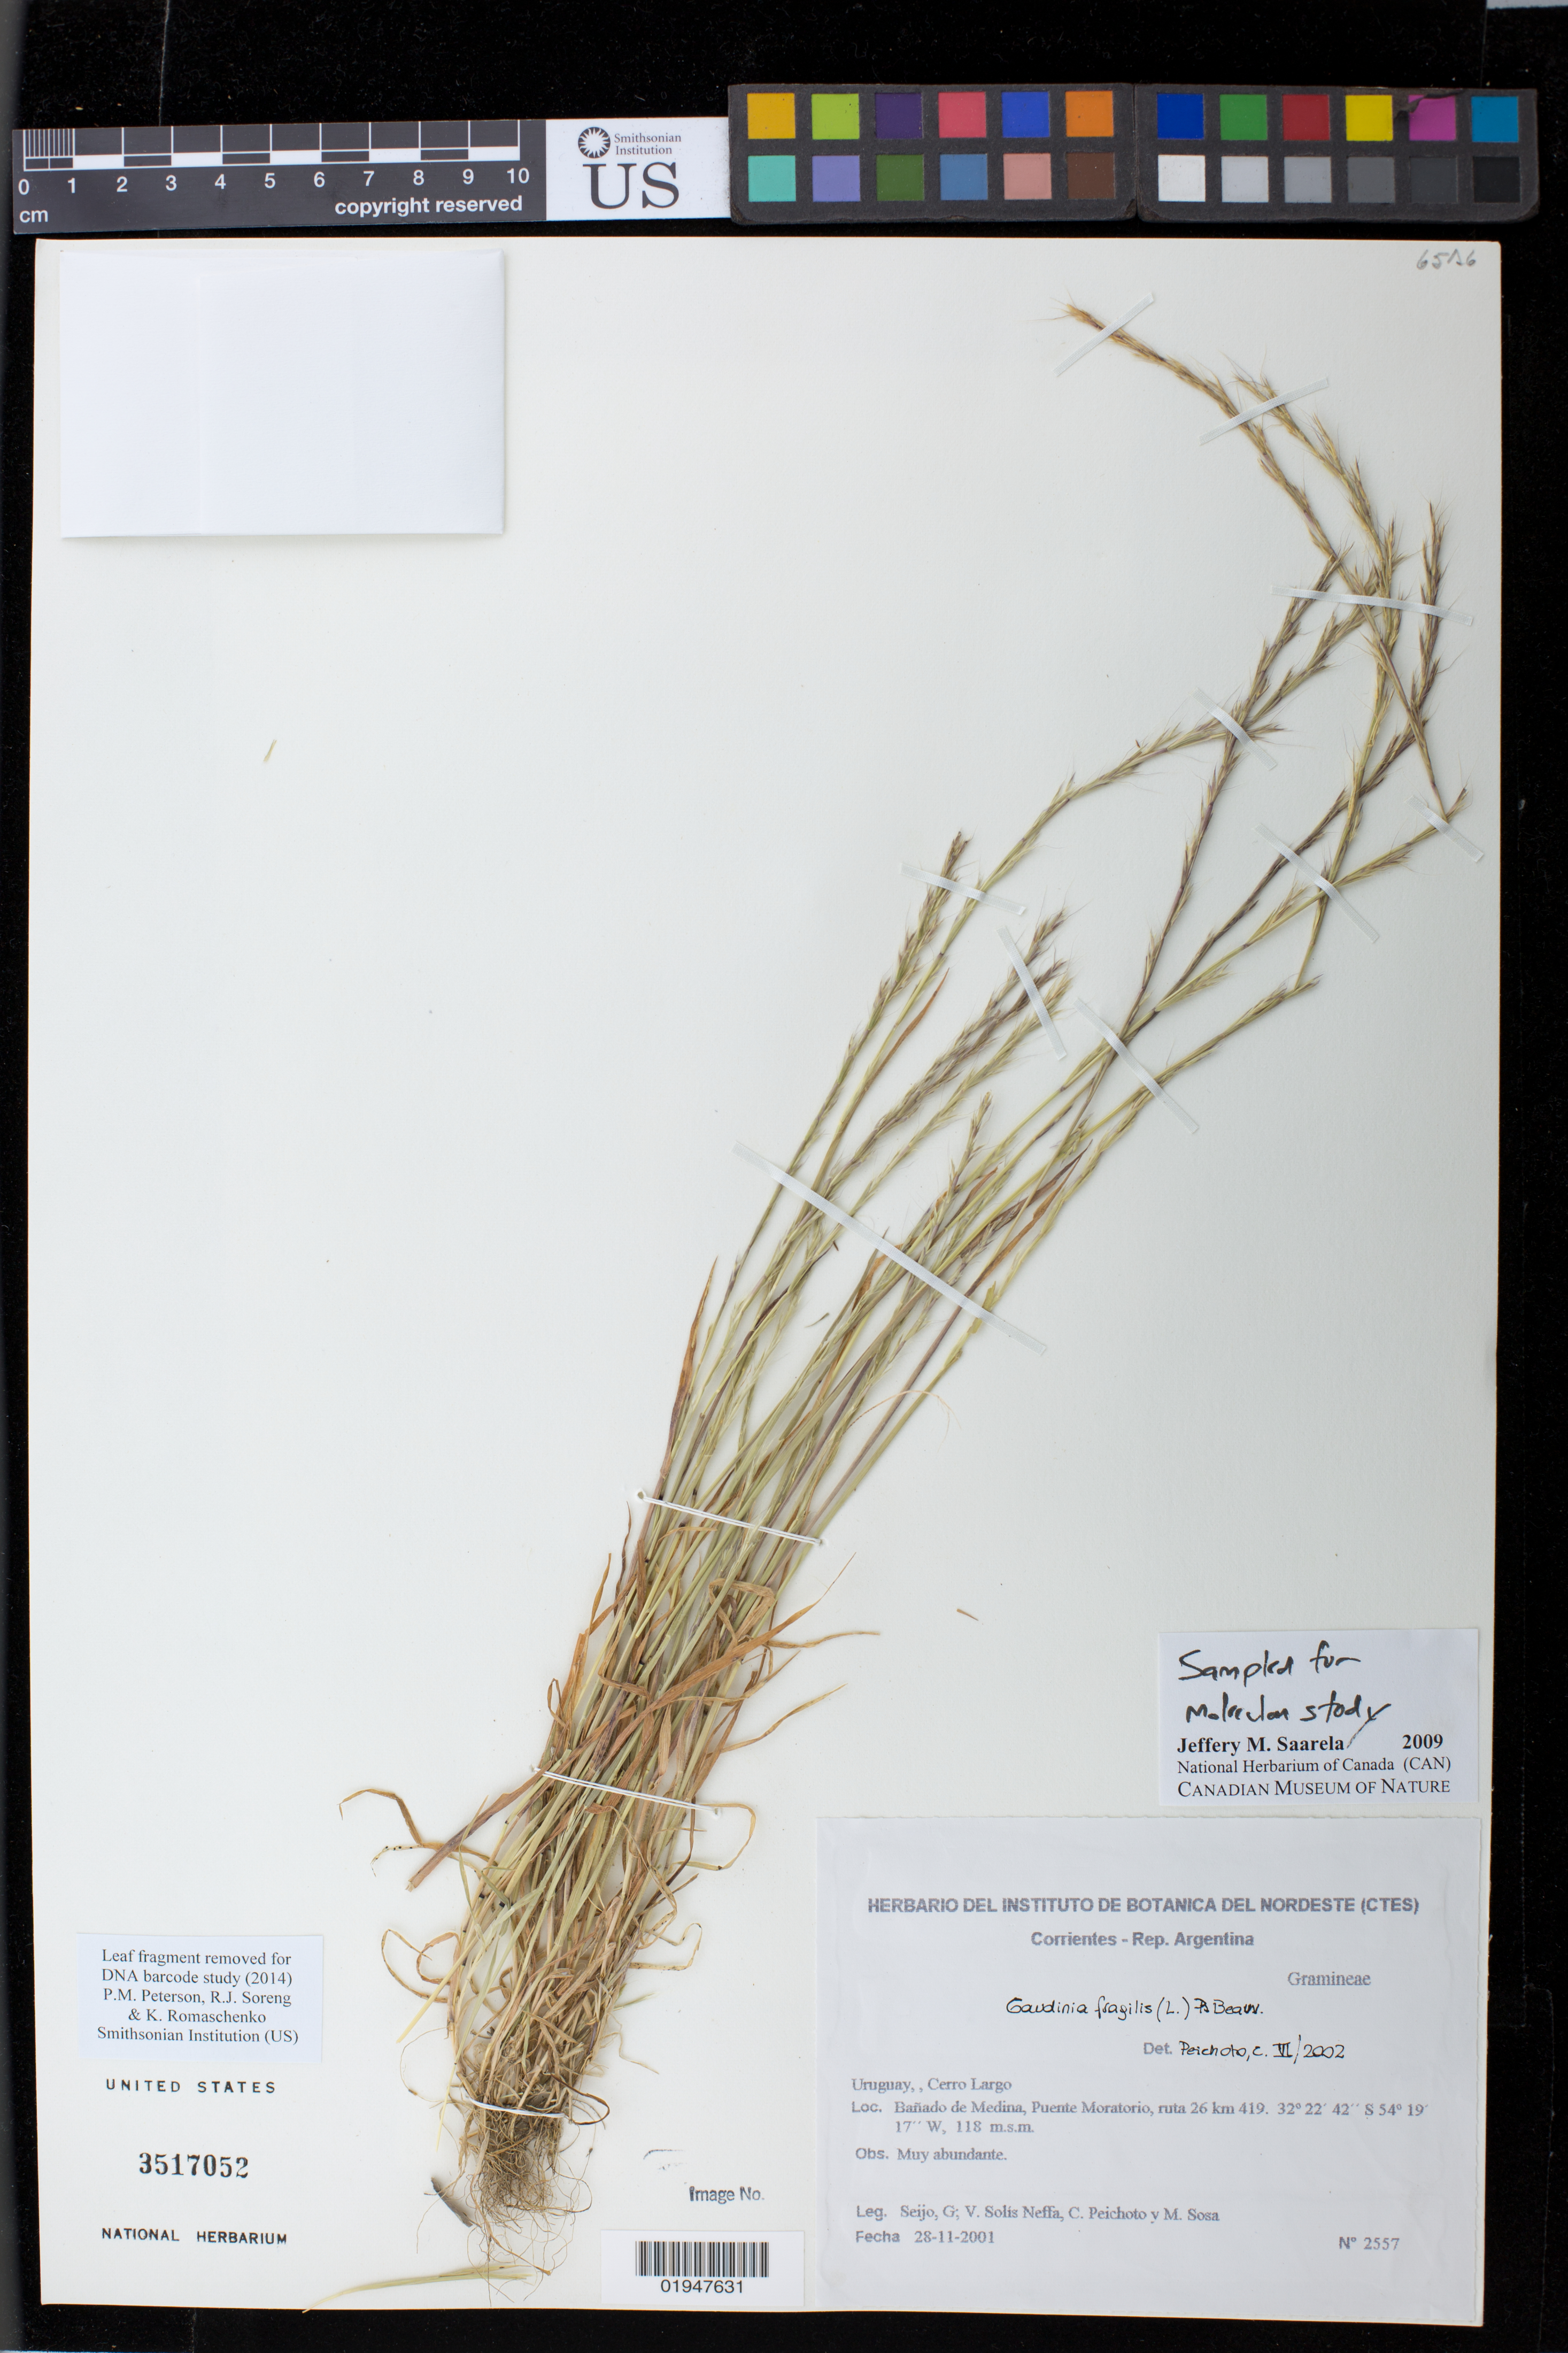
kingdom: Plantae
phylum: Tracheophyta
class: Liliopsida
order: Poales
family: Poaceae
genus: Gaudinia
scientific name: Gaudinia fragilis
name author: (L.) P. Beauv.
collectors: G. Seijo, V. Solis Neffa, C. Peichoto & M. Sosa Morales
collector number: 2557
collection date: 2001-11-28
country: Uruguay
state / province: Cerro Largo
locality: Banado de Medina, Puente Moratoria, ruta 26 km 419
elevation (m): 118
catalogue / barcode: US 3517052